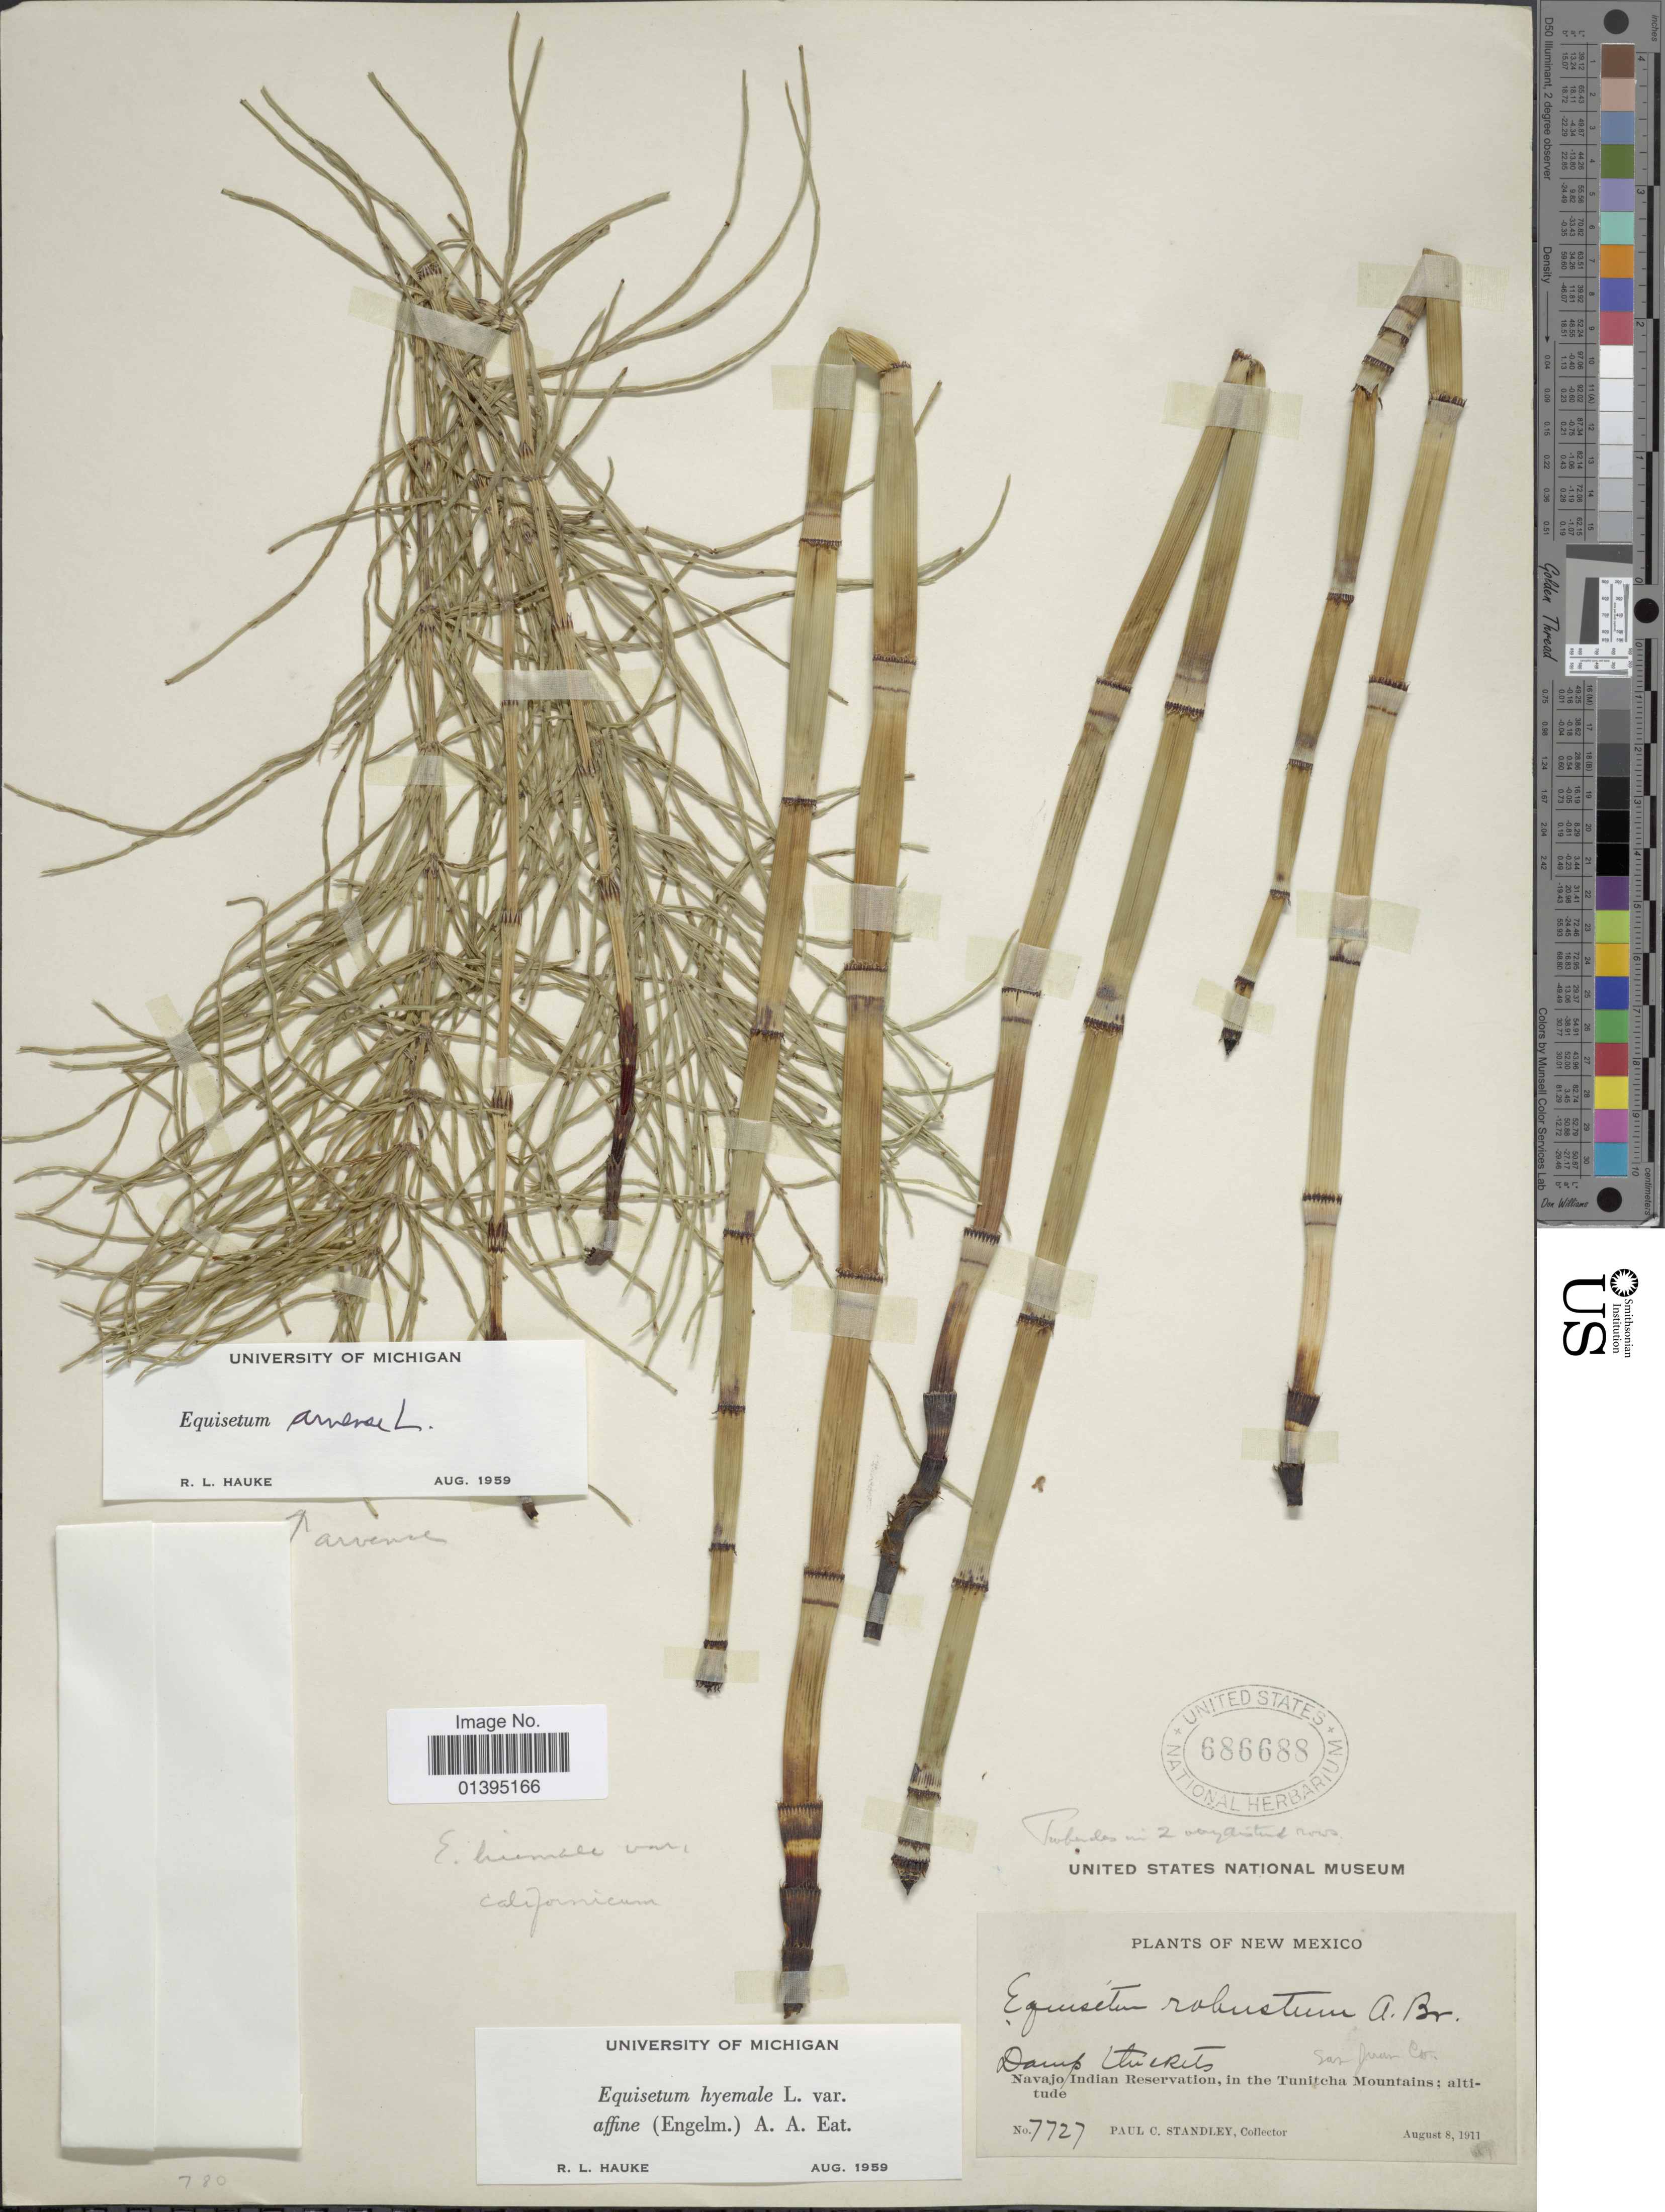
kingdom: Plantae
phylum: Tracheophyta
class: Polypodiopsida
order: Equisetales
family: Equisetaceae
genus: Equisetum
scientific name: Equisetum hyemale var. affine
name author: (Engelm.) A.A. Eaton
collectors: P. C. Standley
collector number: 7727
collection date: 1911-08-08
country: United States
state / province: New Mexico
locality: Navajo Indian Reservation, in the Tunitcha Mountains, San Juan Co.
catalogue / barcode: US 686688